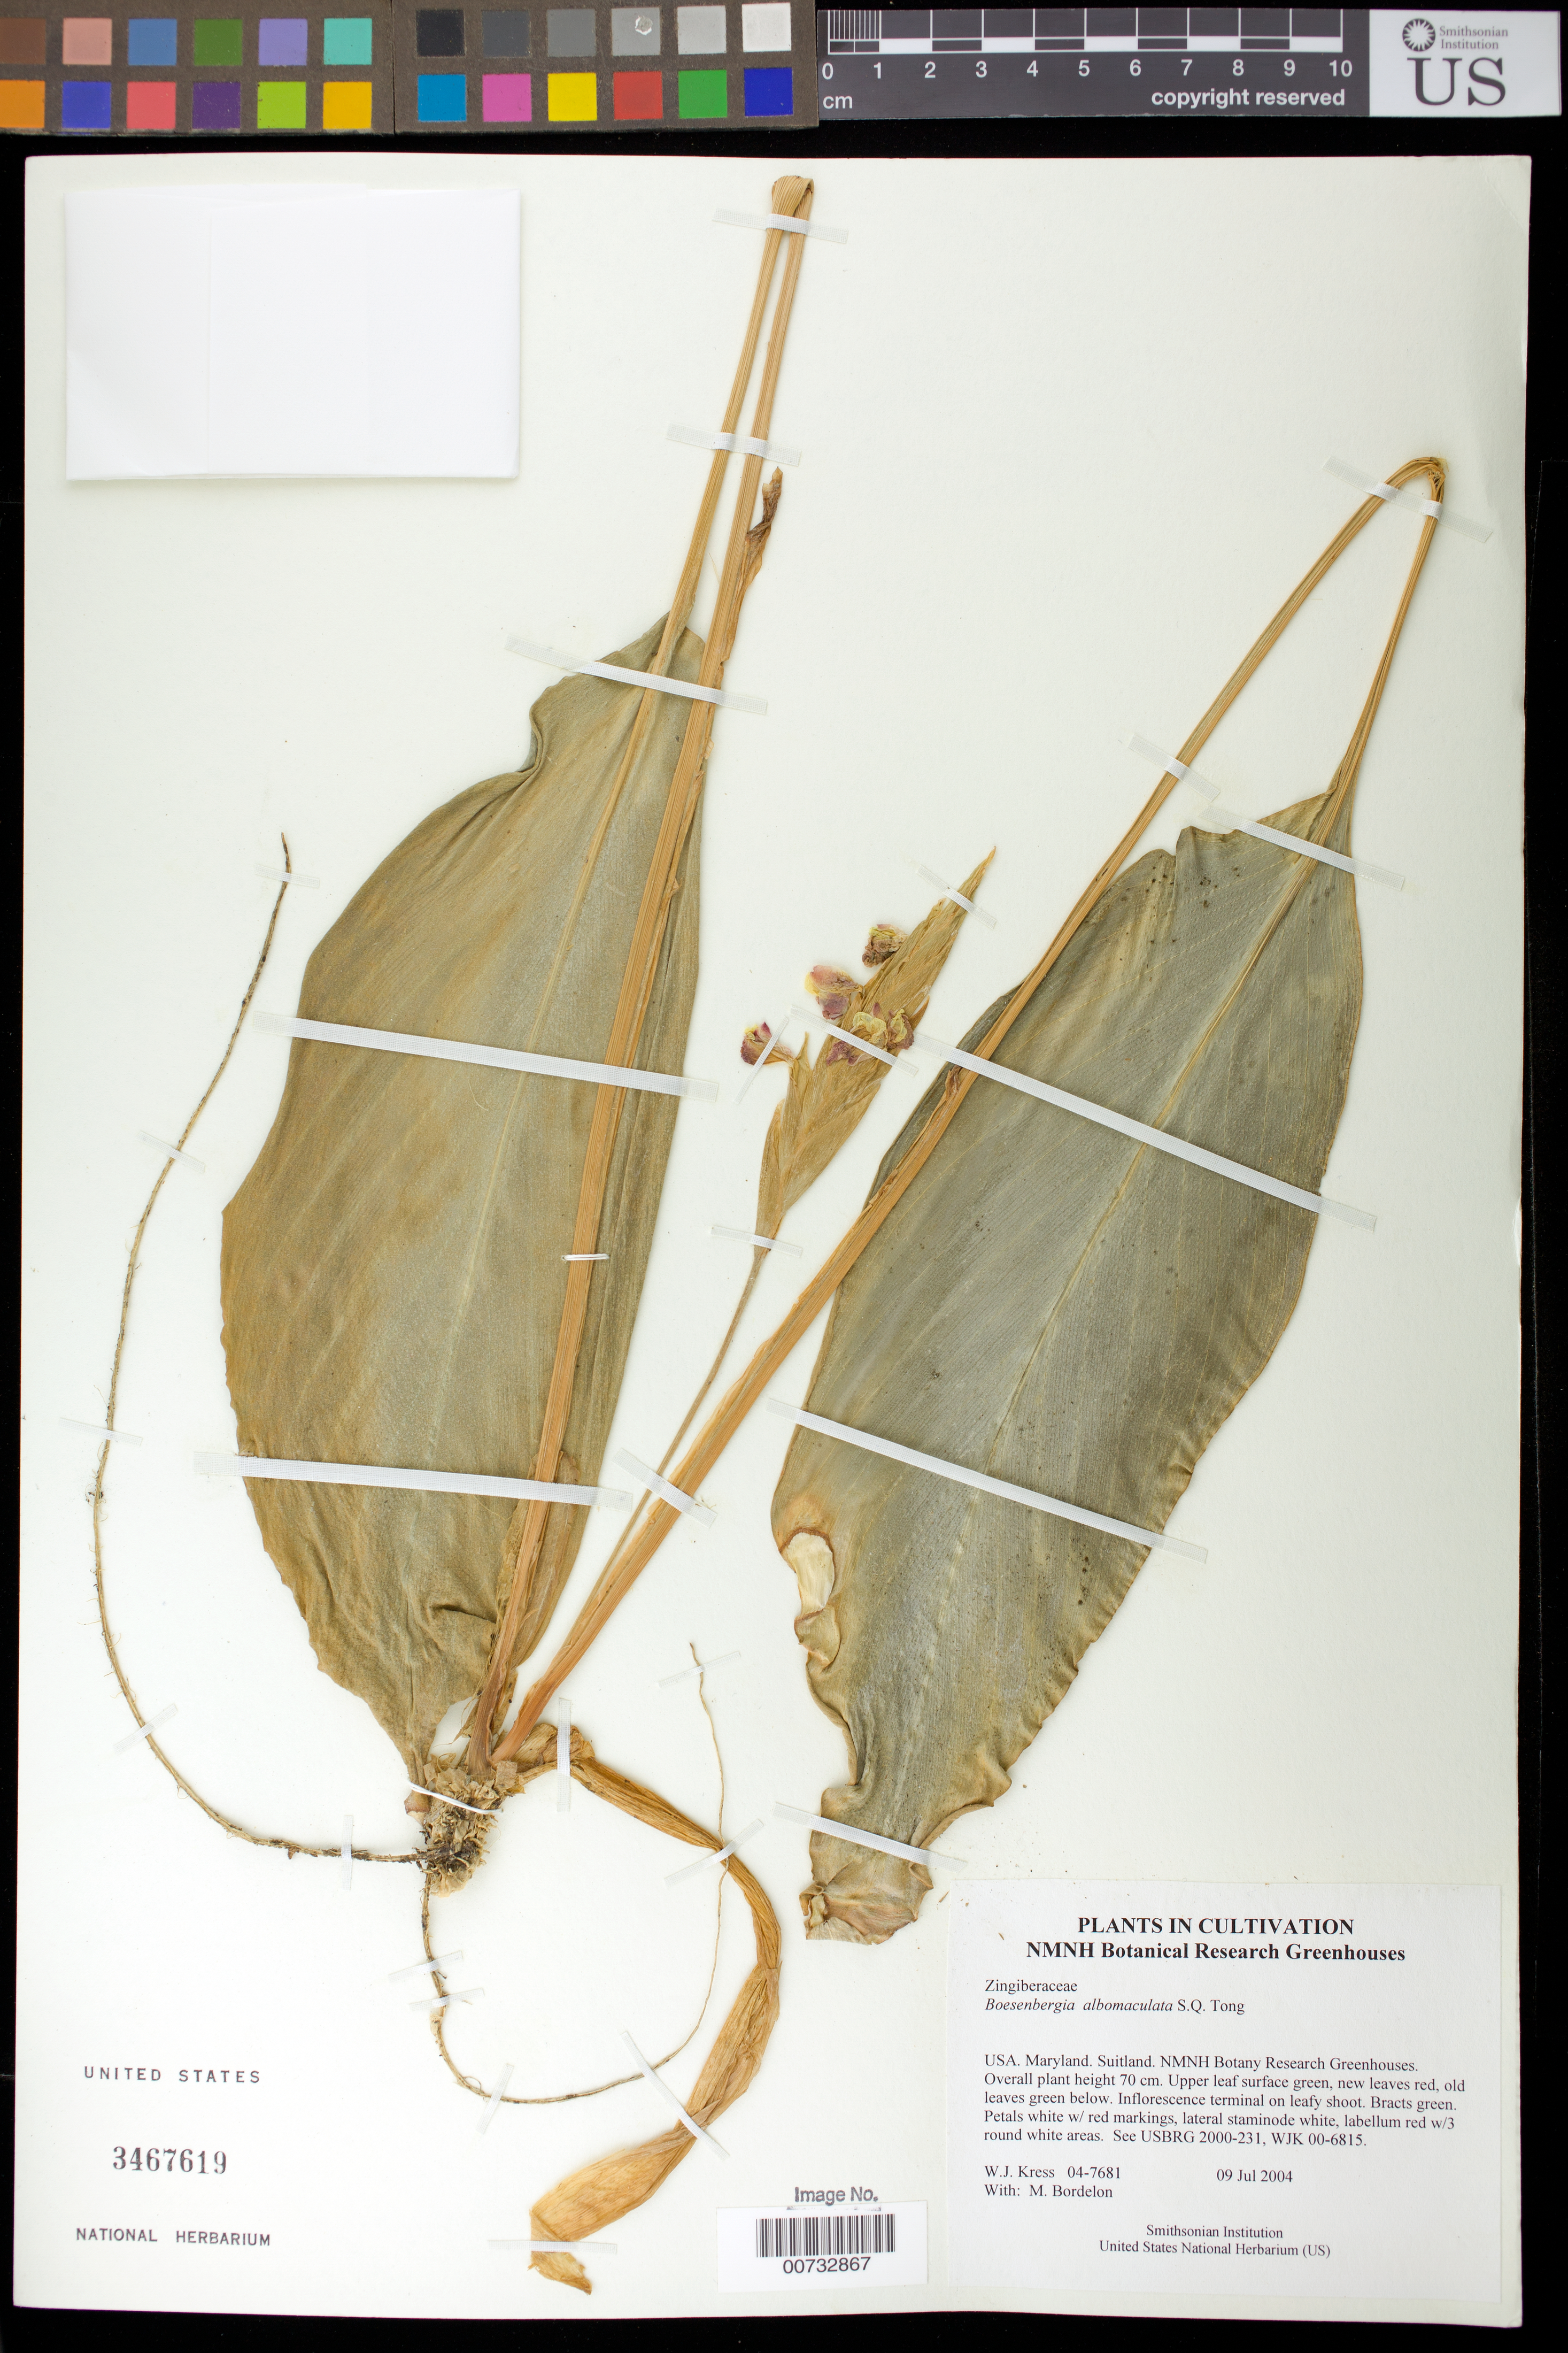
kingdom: Plantae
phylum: Tracheophyta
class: Liliopsida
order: Zingiberales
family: Zingiberaceae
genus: Boesenbergia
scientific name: Boesenbergia albomaculata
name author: S.Q. Tong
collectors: W. J. Kress & M. Bordelon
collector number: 04-7681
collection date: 2004-07-09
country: United States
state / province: Maryland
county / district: Prince George's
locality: NMNH Botany Research Greenhouses. Suitland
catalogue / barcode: US 3467619